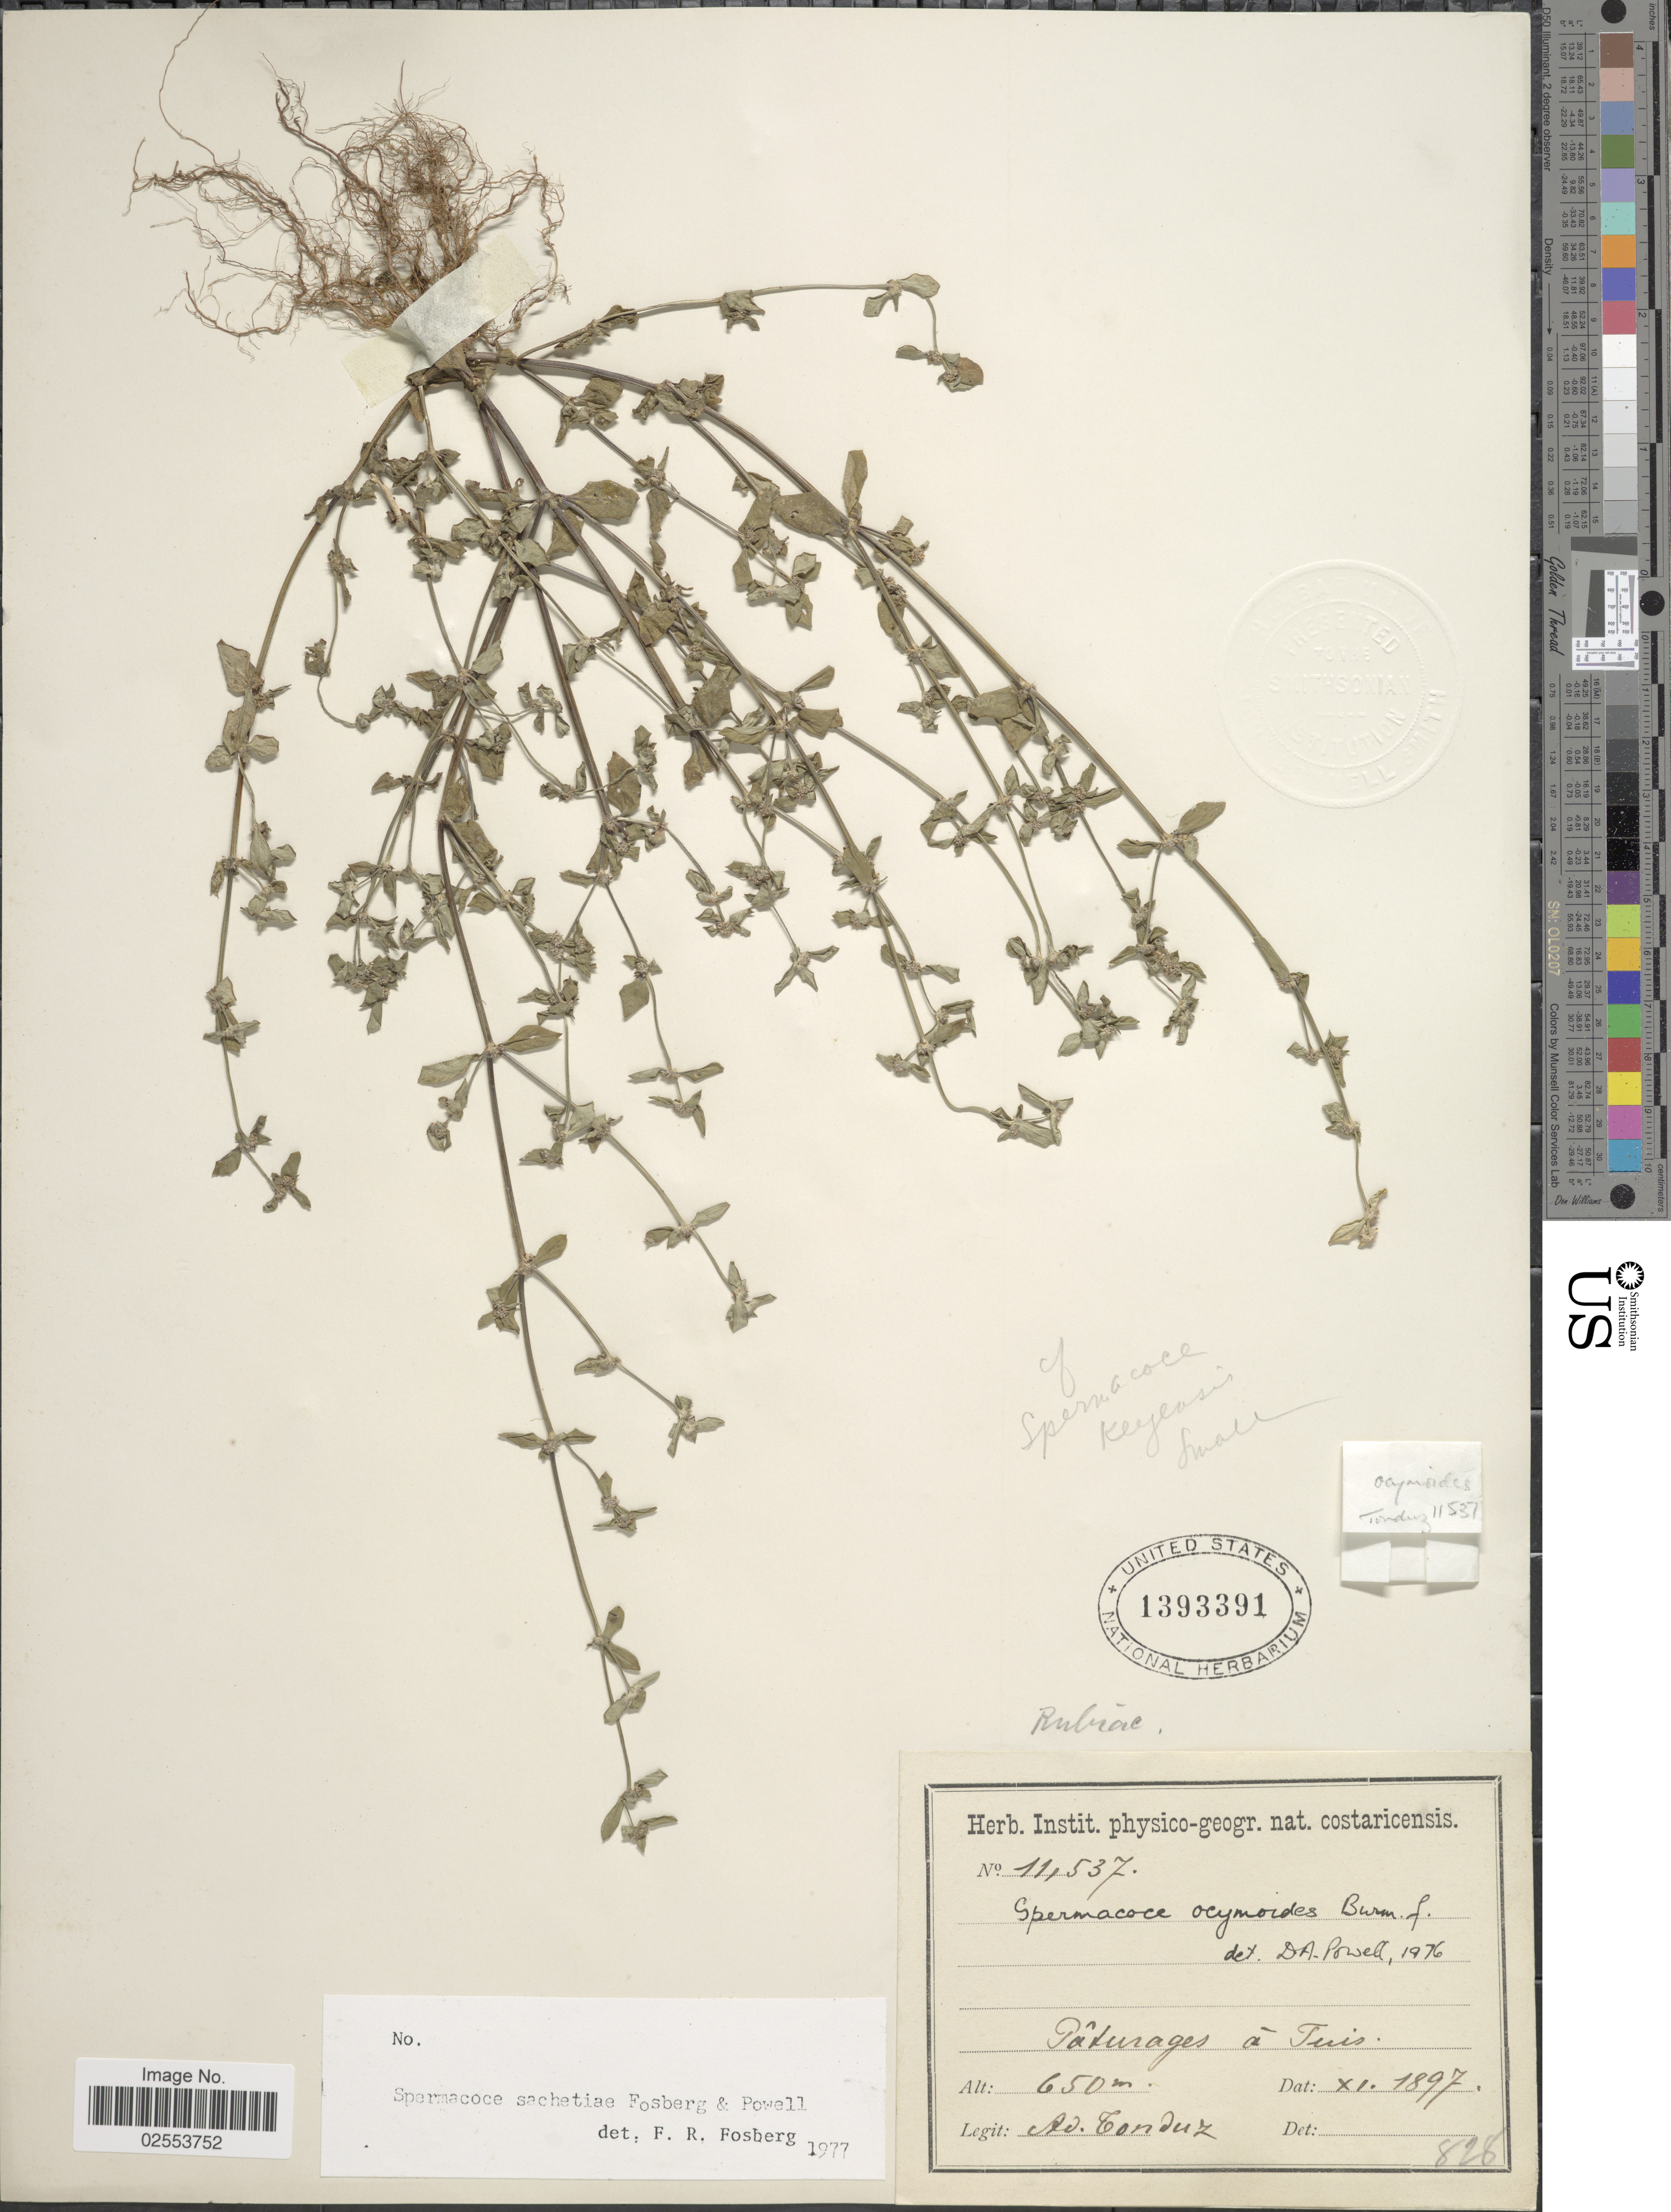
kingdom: Plantae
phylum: Tracheophyta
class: Magnoliopsida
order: Gentianales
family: Rubiaceae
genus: Spermacoce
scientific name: Spermacoce sachetiae Fosberg & D.A. Powell sp. nov. ined.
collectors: A. Tonduz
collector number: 11537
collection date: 1897-11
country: Costa Rica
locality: Paturages a Tuis.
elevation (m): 650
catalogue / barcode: US 1393391